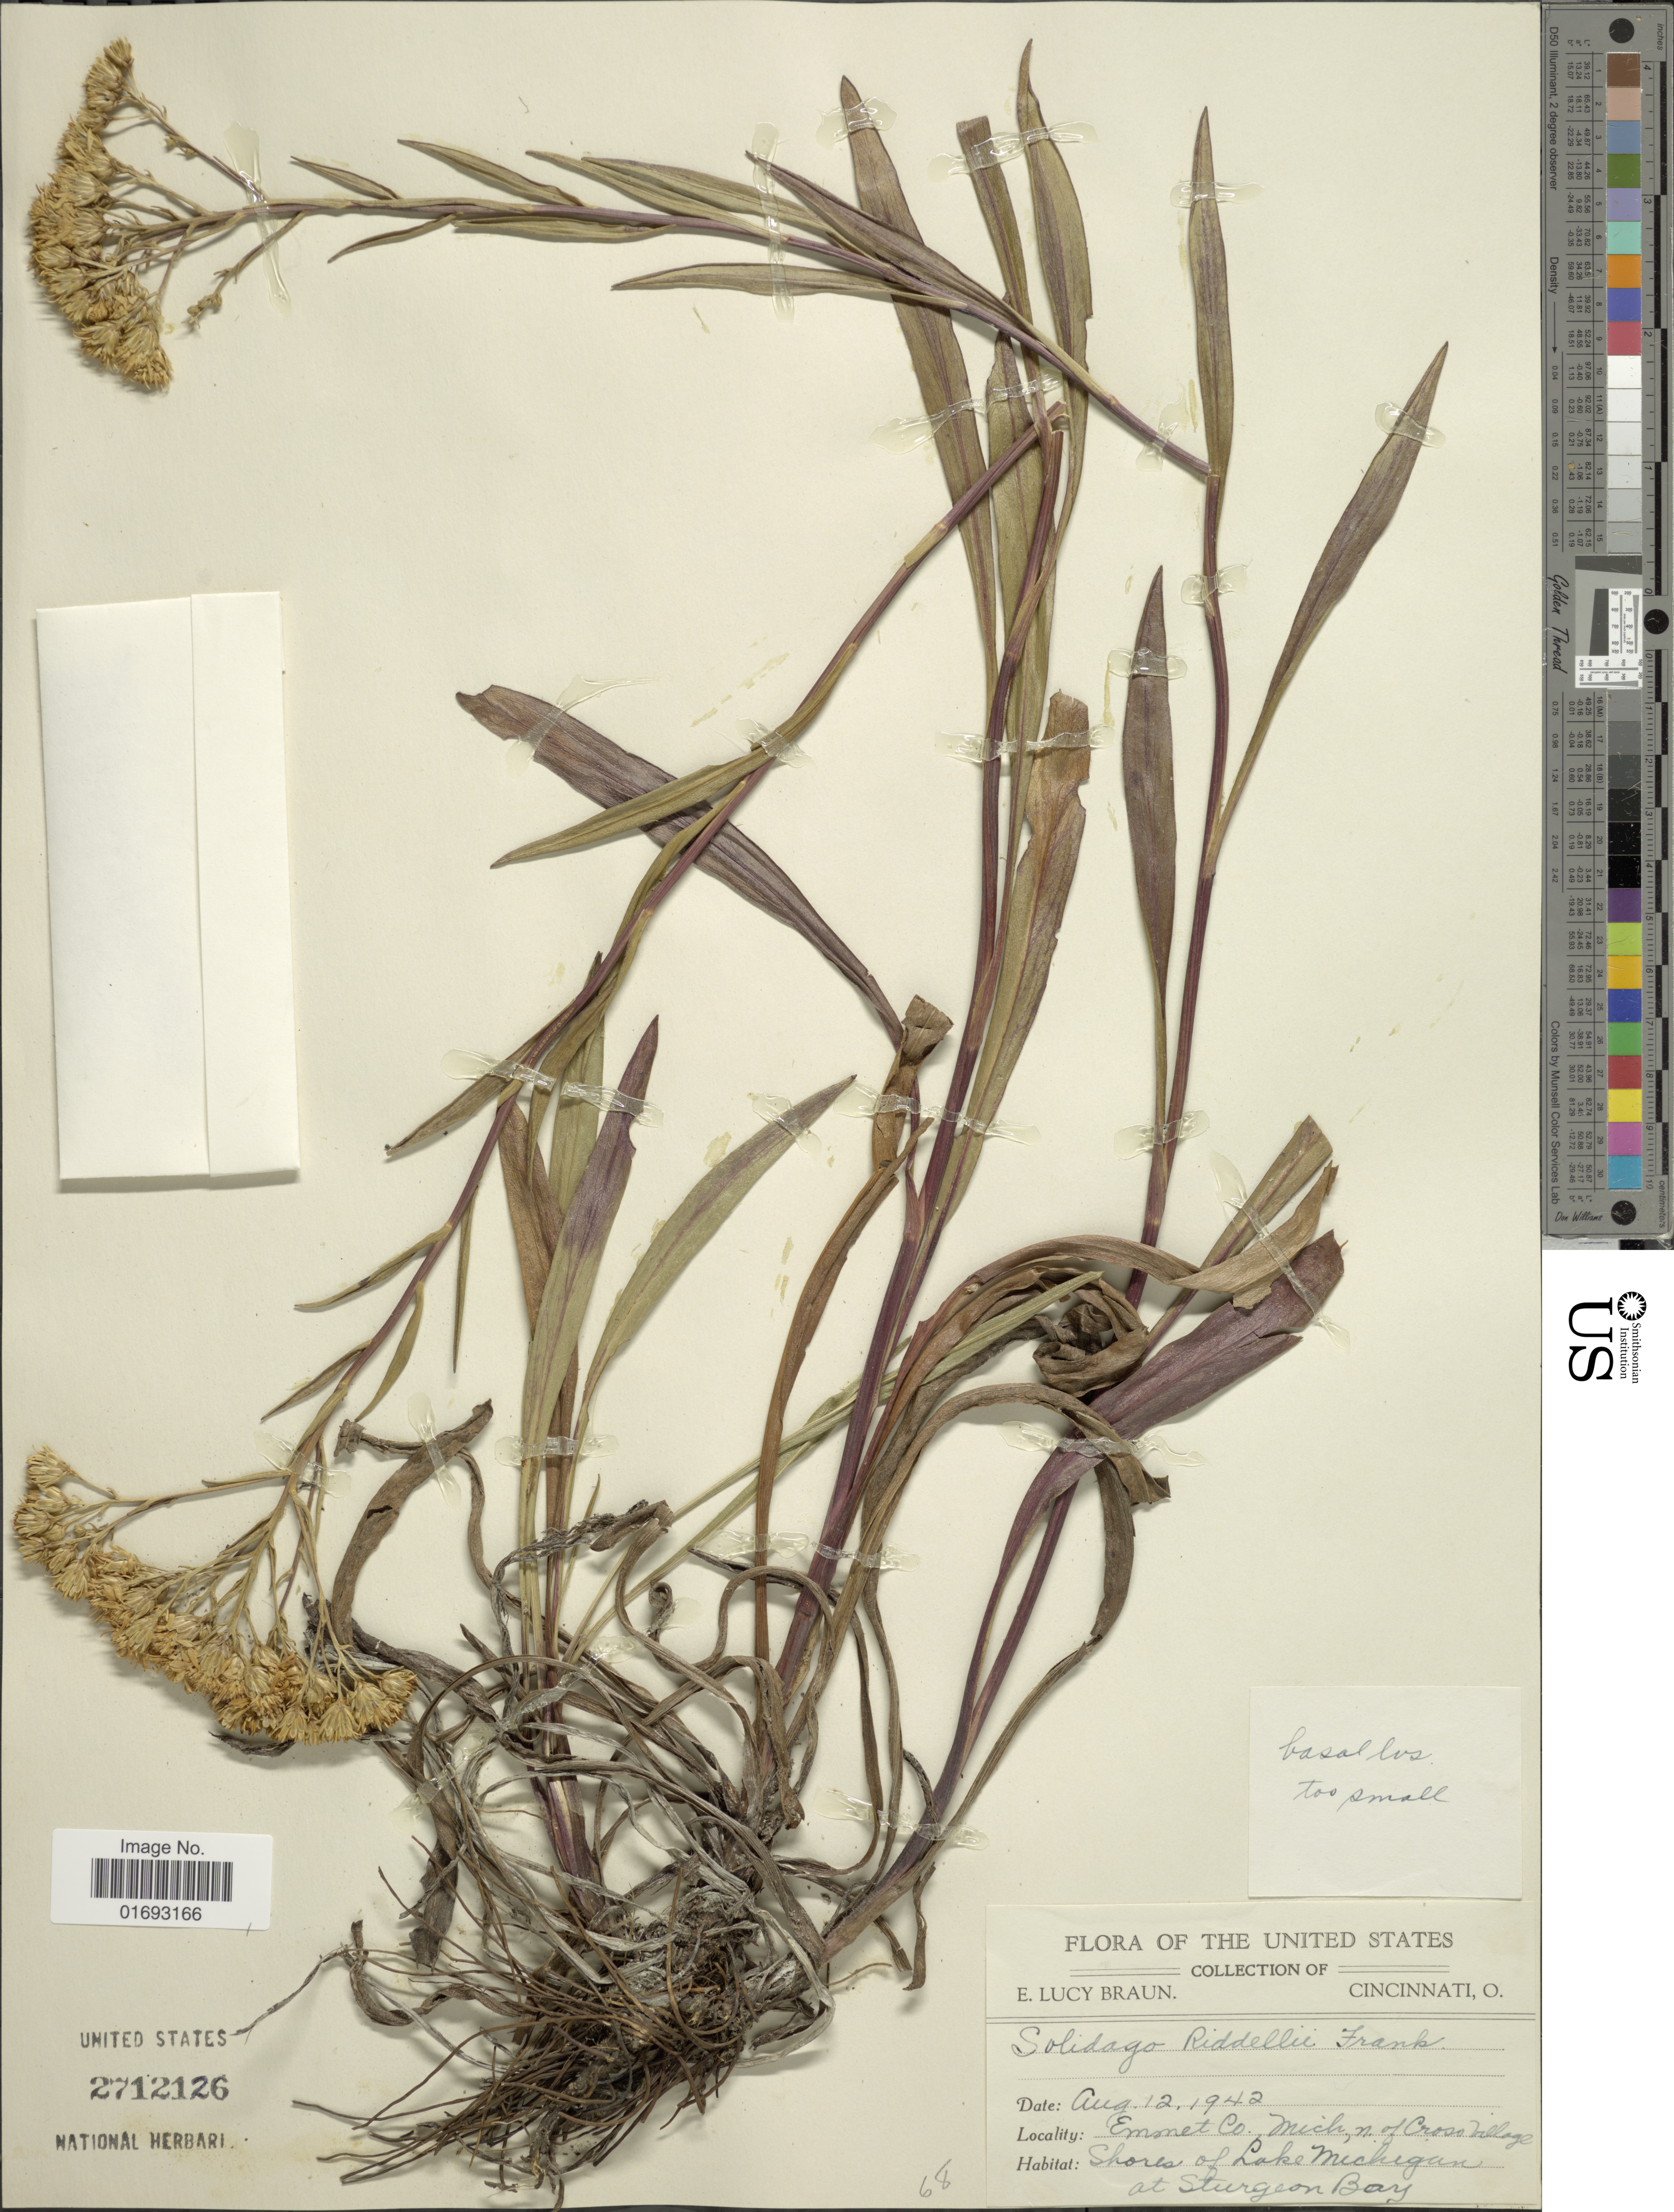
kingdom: Plantae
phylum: Tracheophyta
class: Magnoliopsida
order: Asterales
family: Asteraceae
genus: Oligoneuron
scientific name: Oligoneuron riddellii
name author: (Frank) Rydb.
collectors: E. L. Braun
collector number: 68?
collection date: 1942-08-12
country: United States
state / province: Michigan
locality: Emmet Co., N of Cross Village, Shores of Lake Michigan at Sturgeon Bay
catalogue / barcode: US 2712126